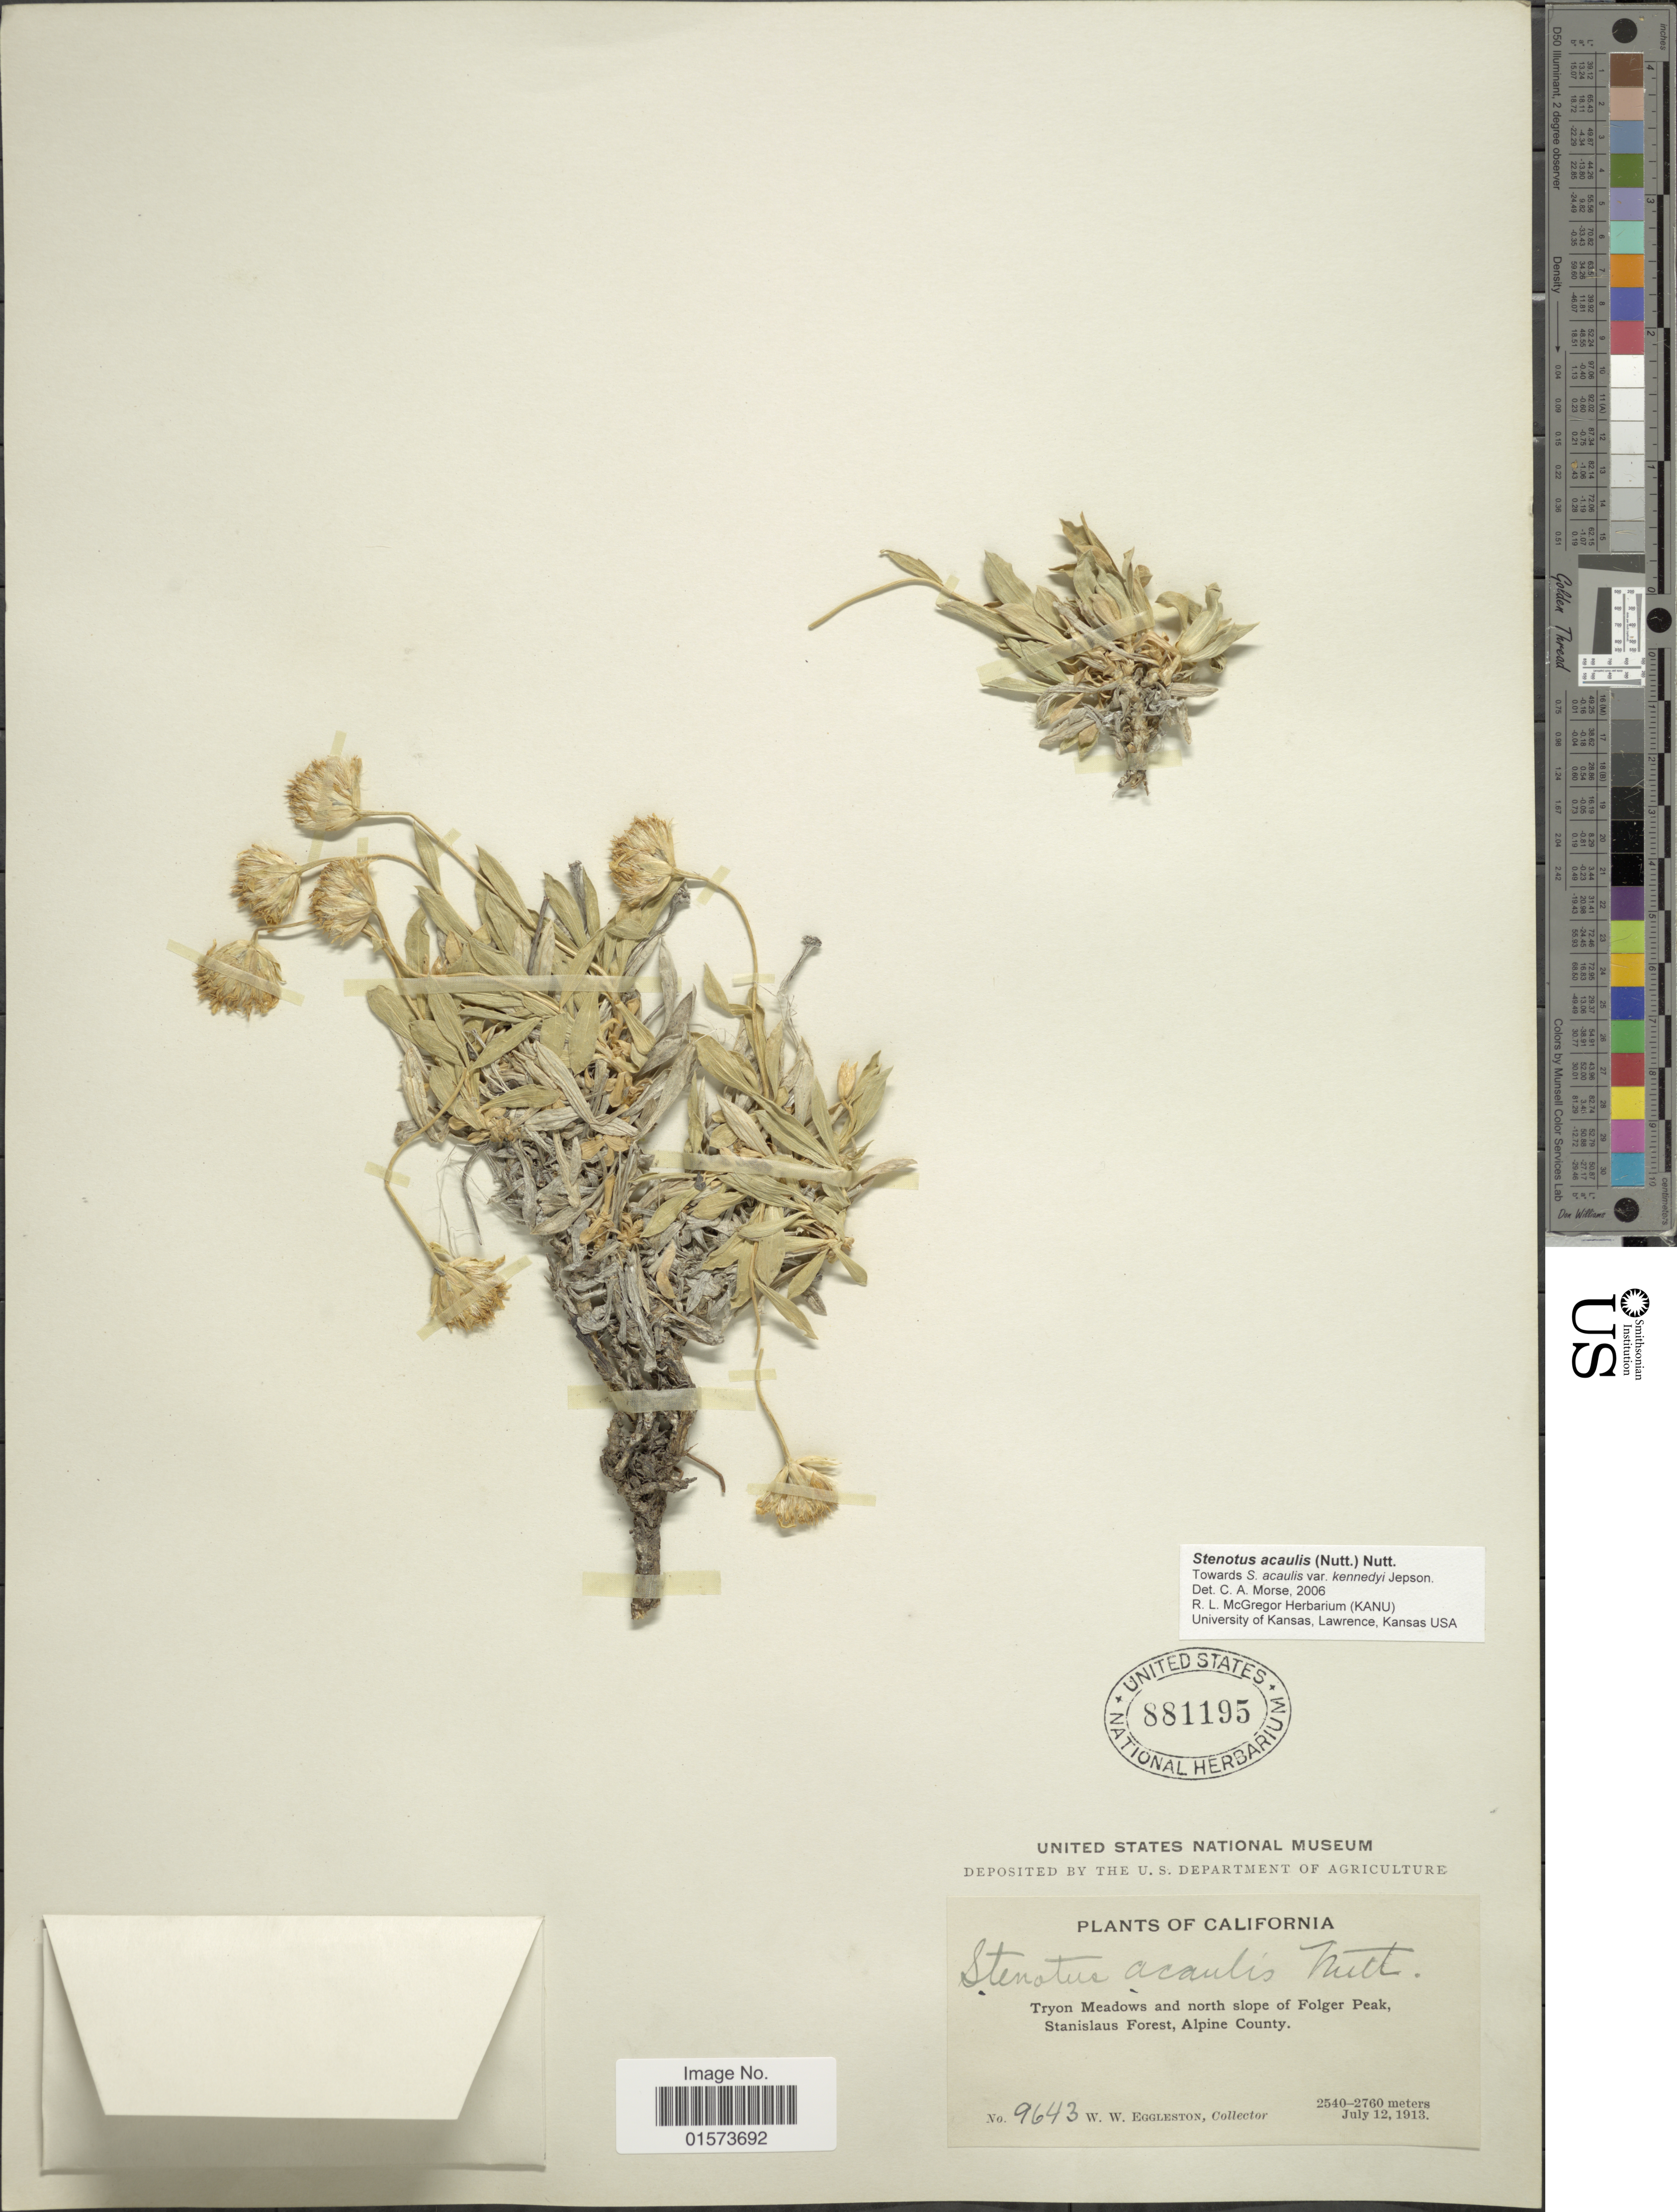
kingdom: Plantae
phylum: Tracheophyta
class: Magnoliopsida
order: Asterales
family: Asteraceae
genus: Stenotus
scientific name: Stenotus acaulis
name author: (Nutt.) Nutt.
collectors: W. W. Eggleston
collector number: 9643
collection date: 1913-07-12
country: United States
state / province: California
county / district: Alpine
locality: Tryon Meadows and north slope of Folger Peak, Stanislaus Forest, Alpine County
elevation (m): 2540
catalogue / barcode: US 881195